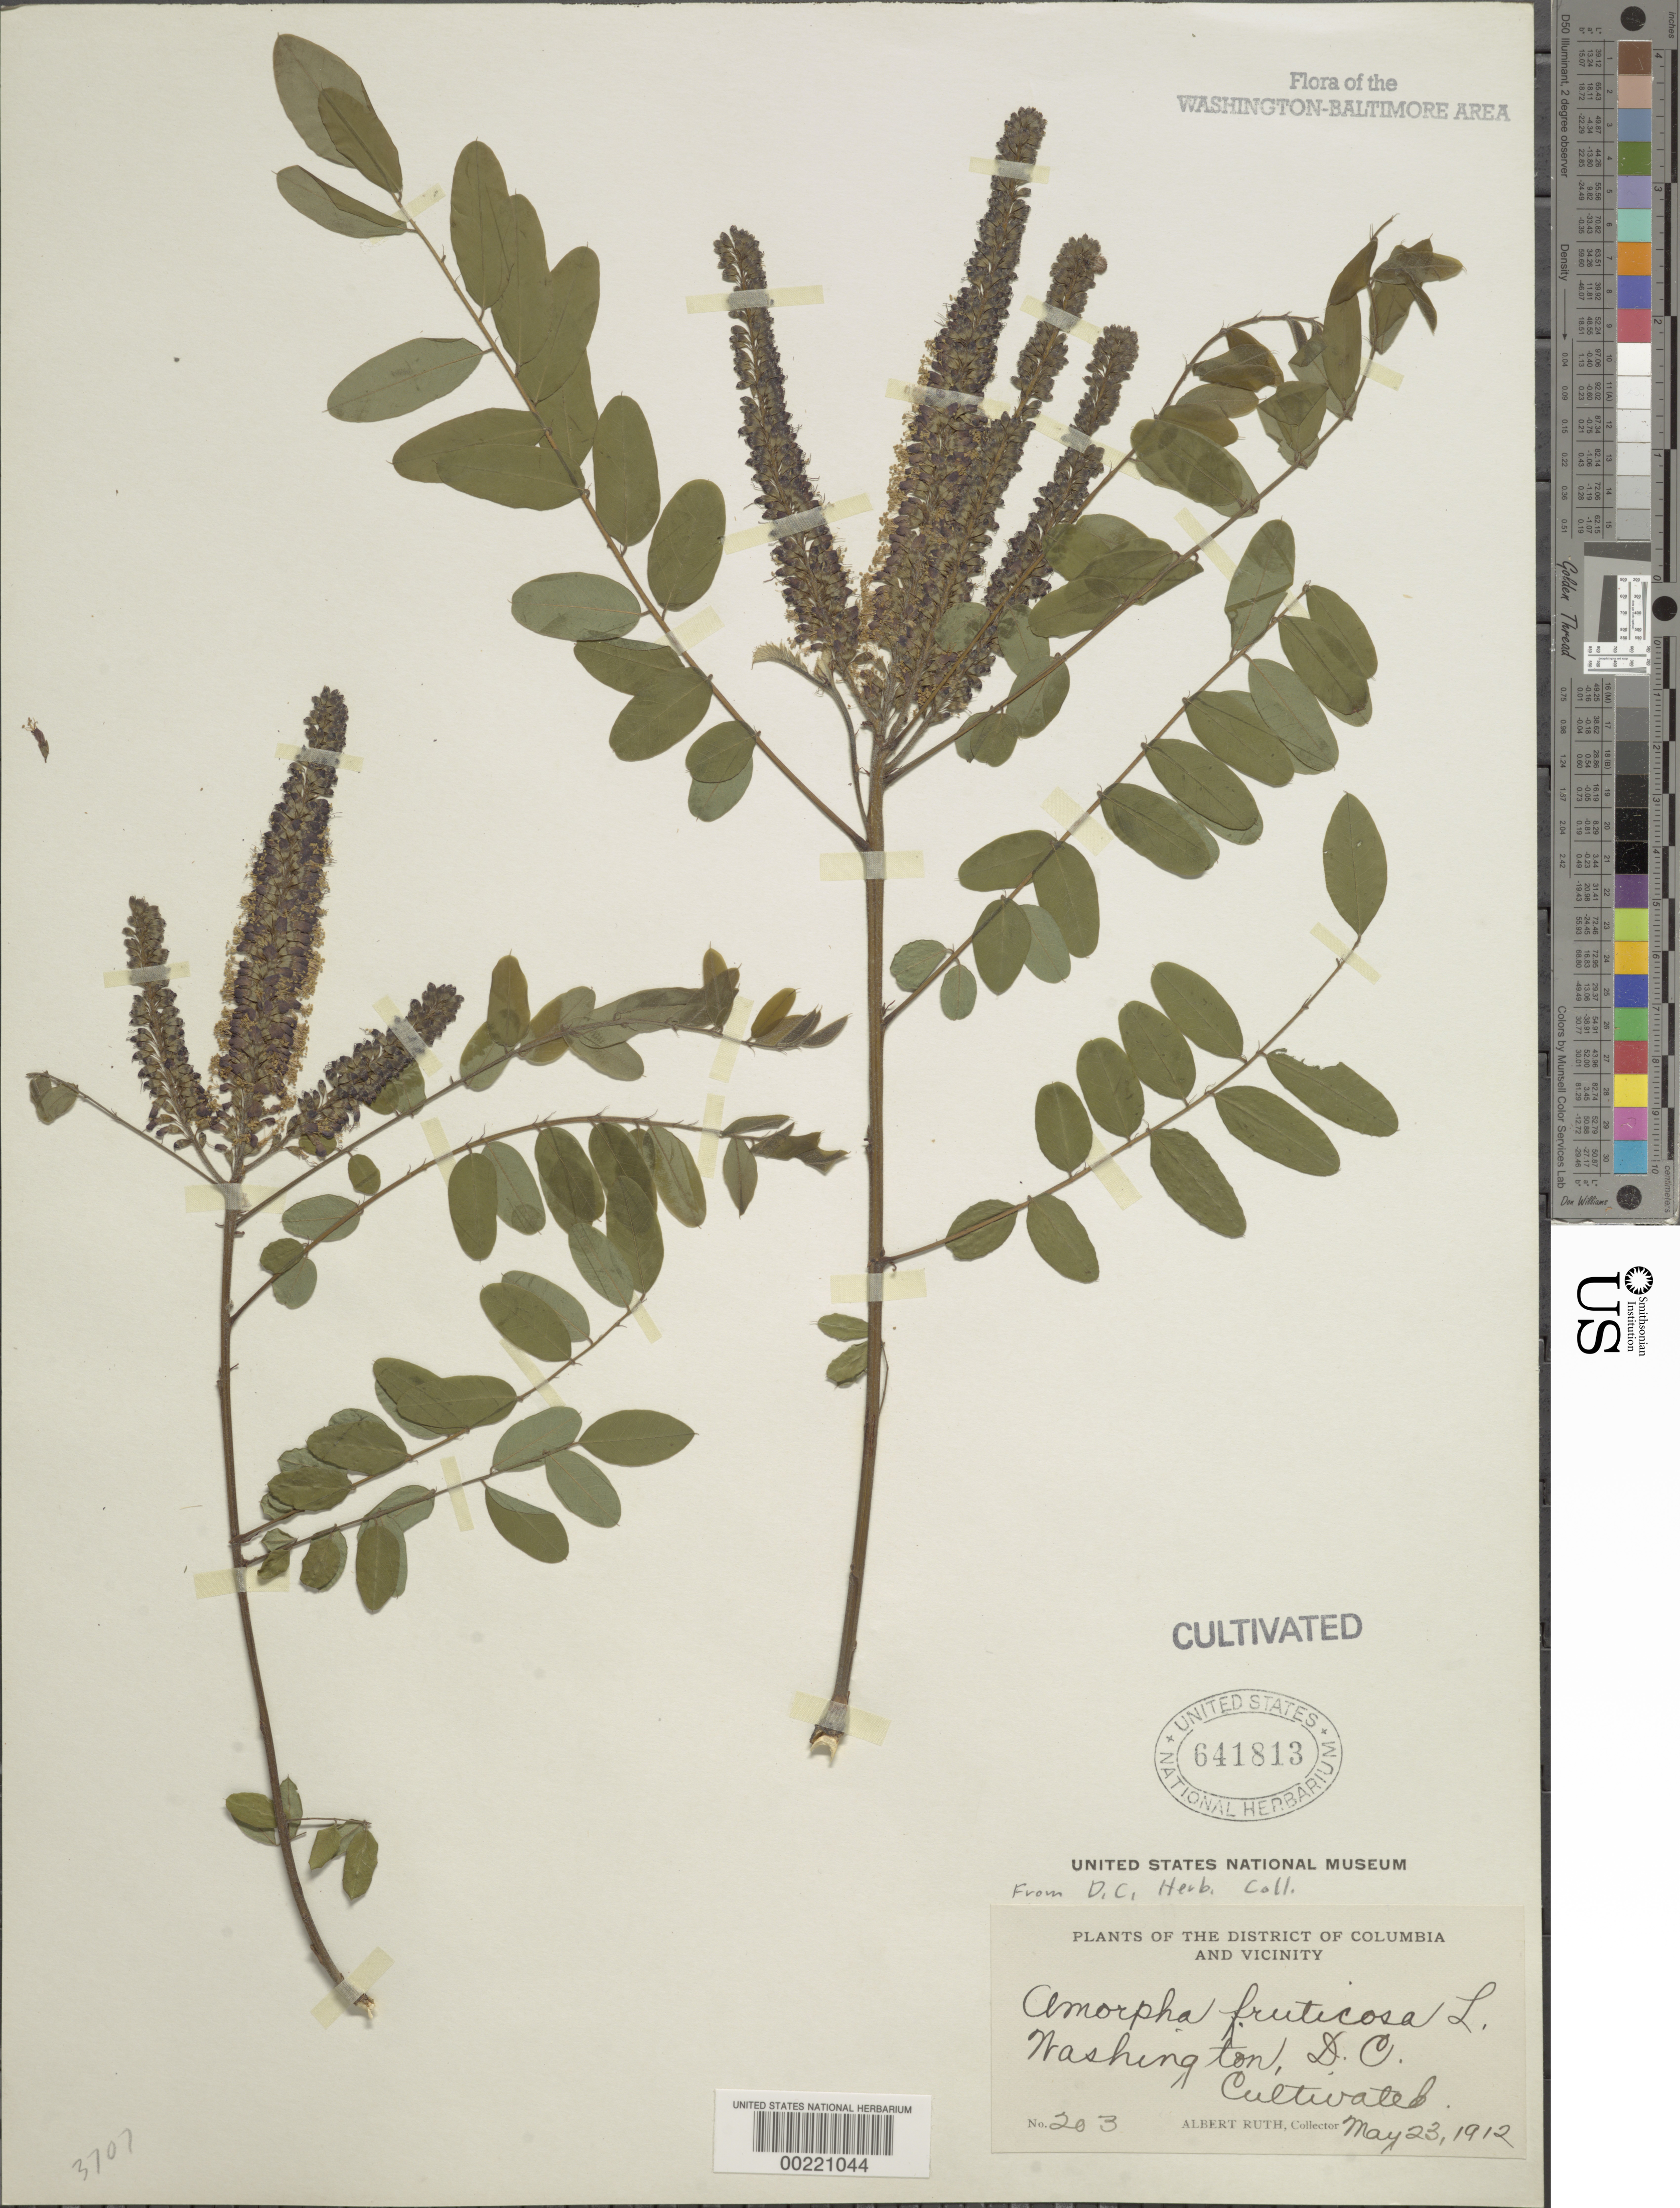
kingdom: Plantae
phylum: Tracheophyta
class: Magnoliopsida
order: Fabales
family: Fabaceae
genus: Amorpha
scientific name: Amorpha fruticosa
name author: L.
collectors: A. Ruth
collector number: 203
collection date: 1912-05-23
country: United States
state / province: District of Columbia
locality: Washington D.C.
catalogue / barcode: US 641813